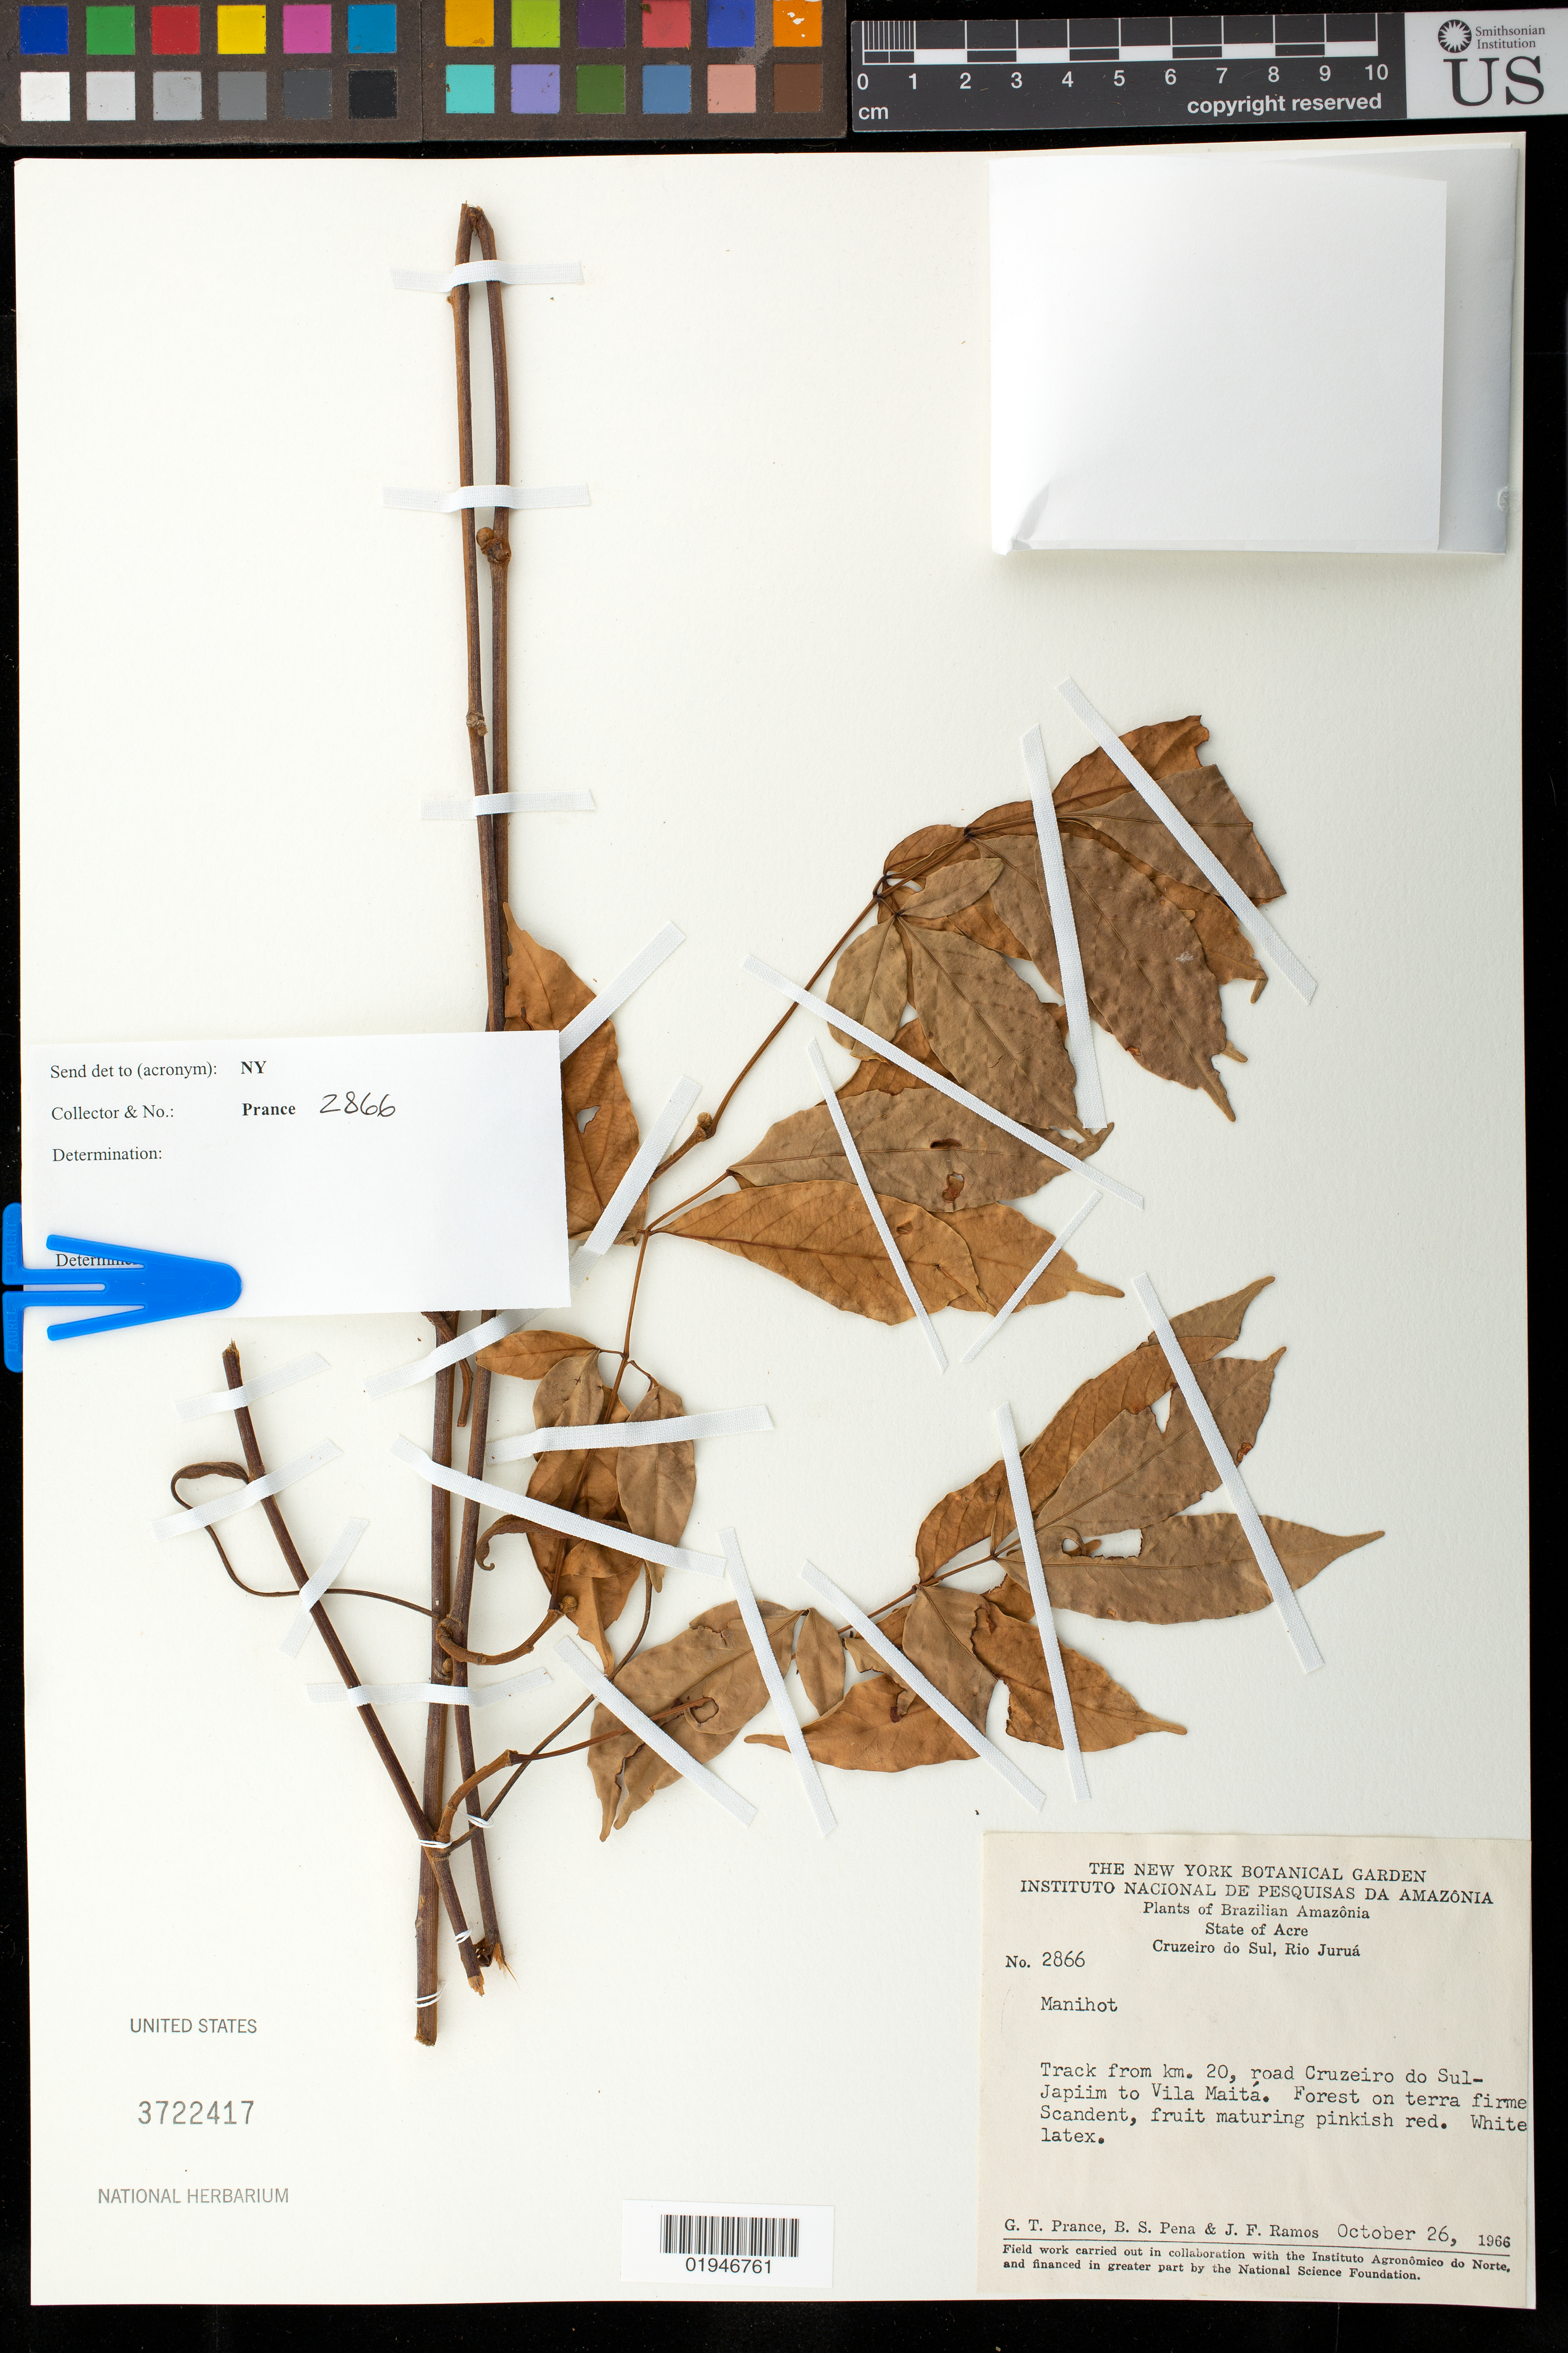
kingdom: Plantae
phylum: Tracheophyta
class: Magnoliopsida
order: Sapindales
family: Sapindaceae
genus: Paullinia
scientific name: Paullinia ingifolia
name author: Rich. ex Juss.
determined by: Acevedo-Rodríguez, P., (BOT), Smithsonian Institution - National Museum of Natural History (UNITED STATES)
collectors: G. T. Prance, B. S. Pena & J. F. Ramos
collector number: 2866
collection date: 1966-10-26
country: Brazil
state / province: Acre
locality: Cruzeiro do Sul, Rio Juruá. Track from km 20, road Cruzeiro do Sul-Japiim to Vila Maitá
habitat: Forest on terra firme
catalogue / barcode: US 3722417